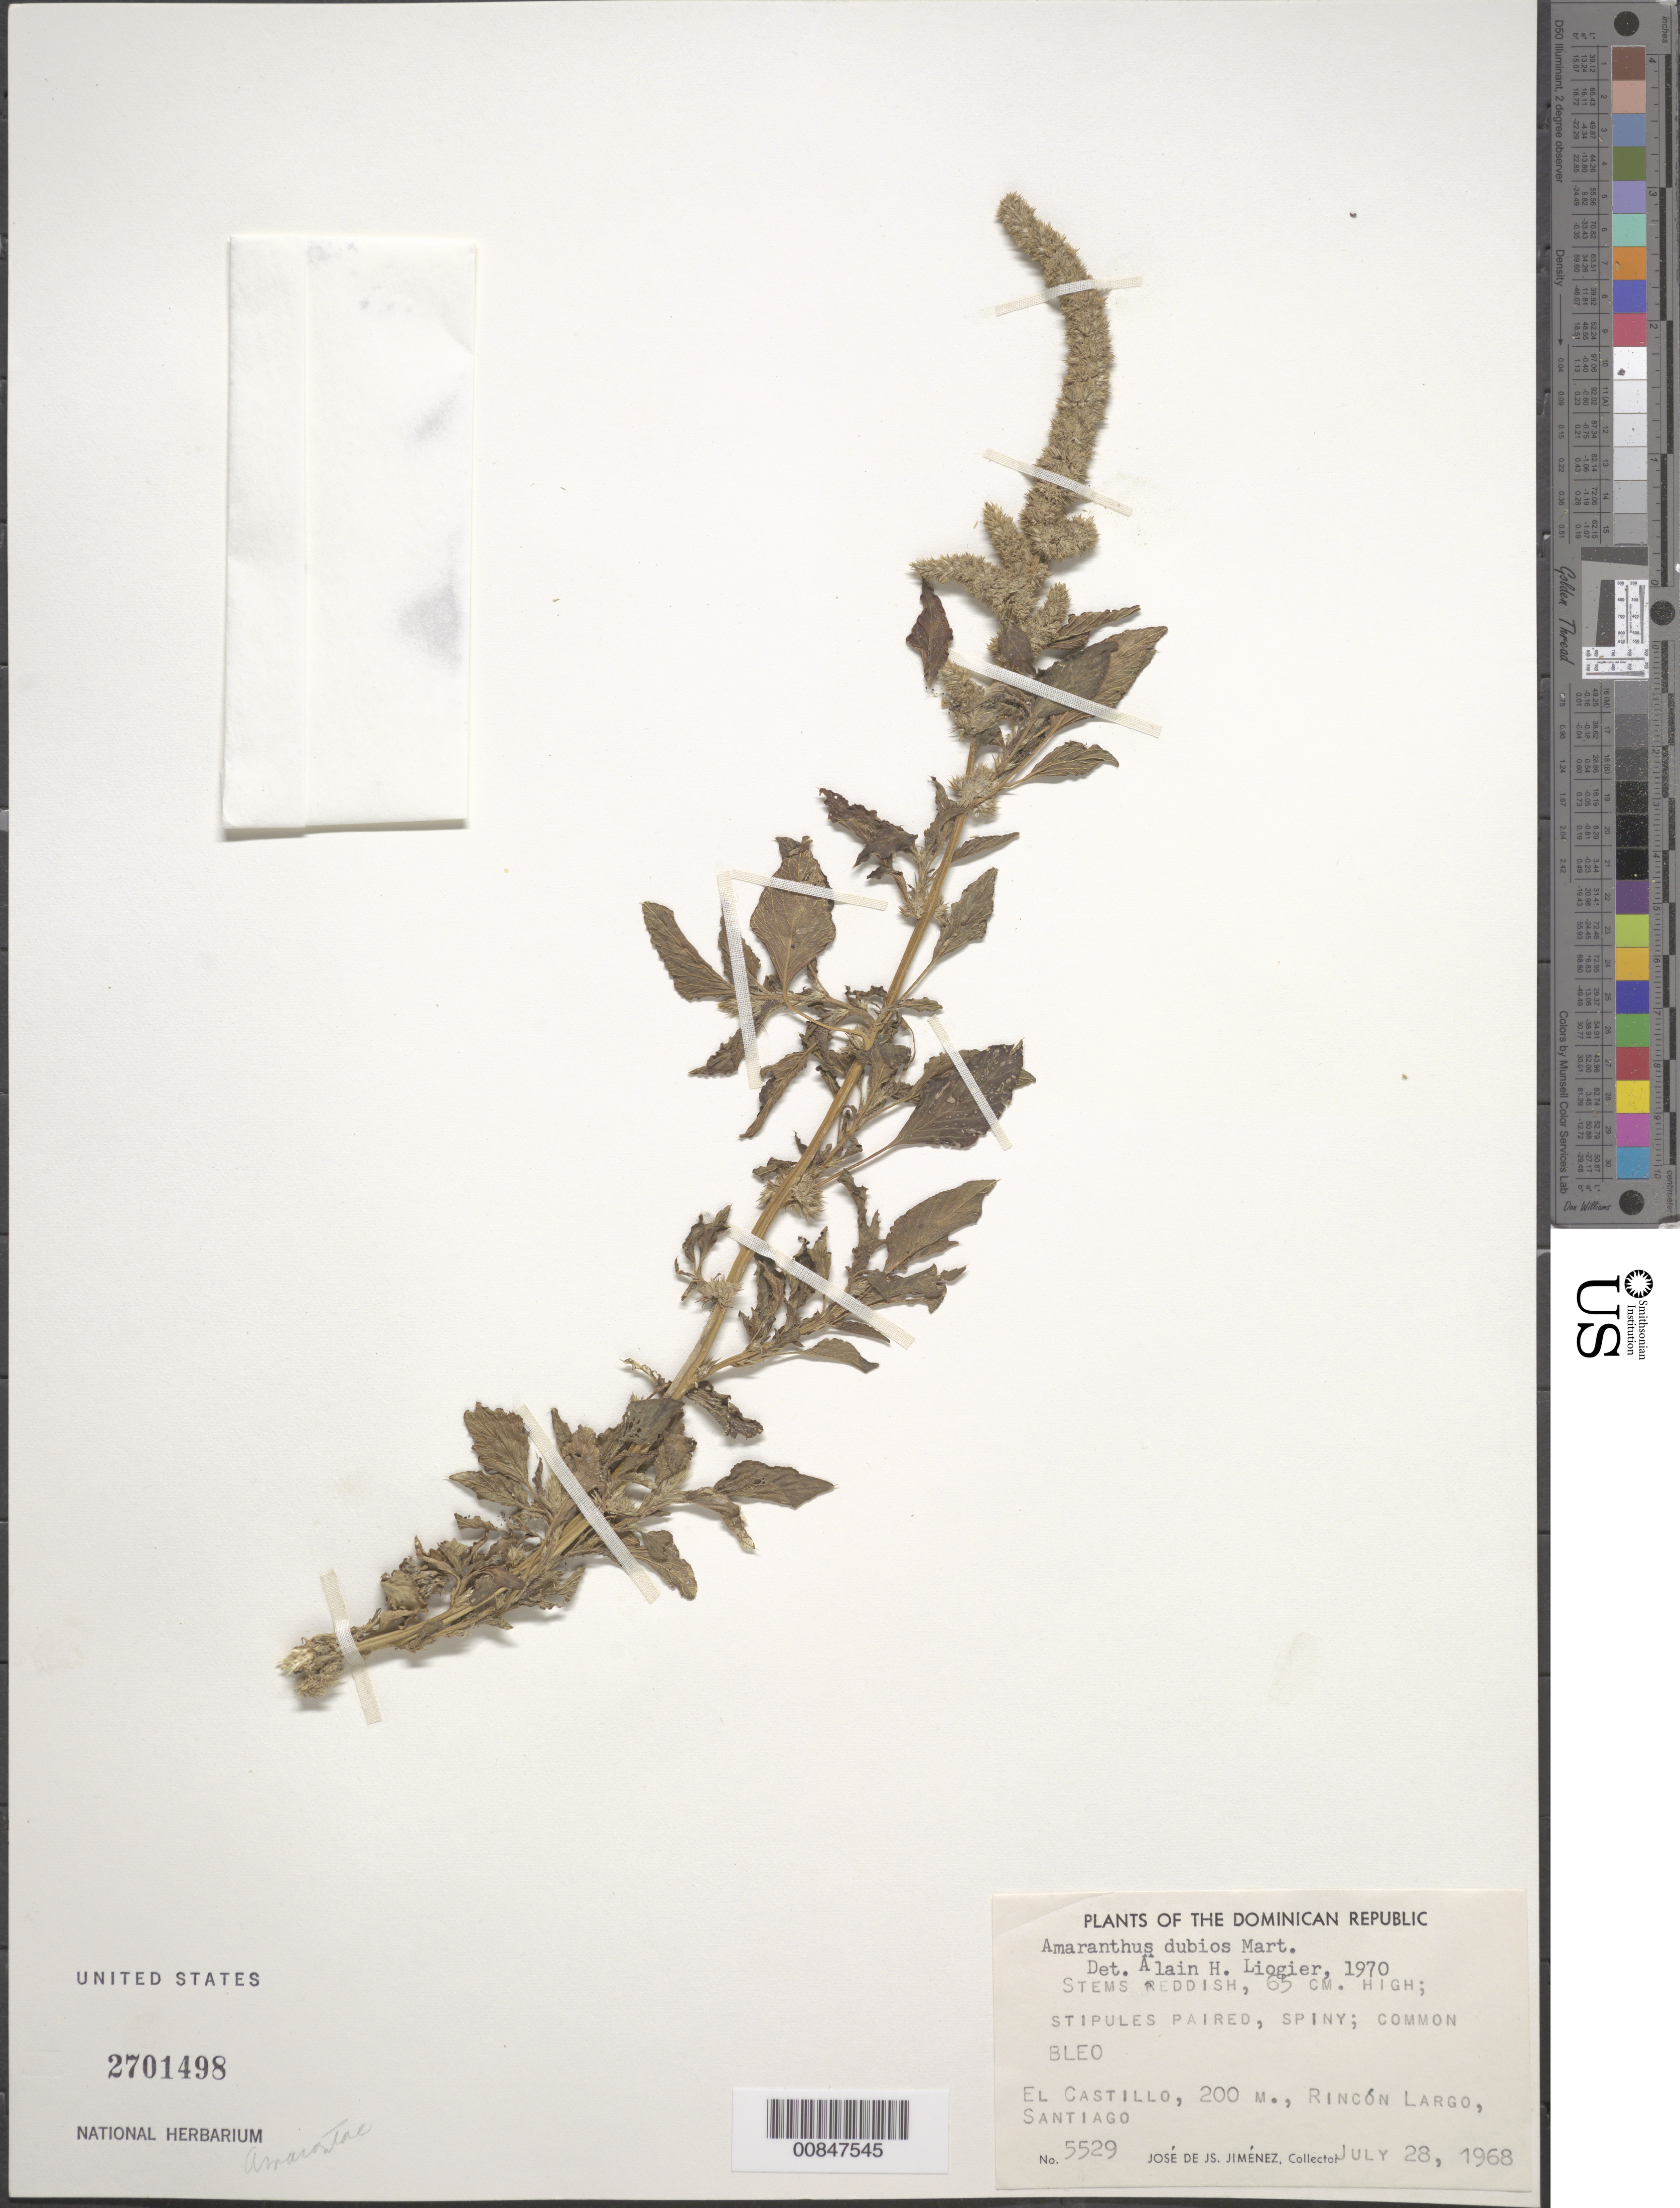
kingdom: Plantae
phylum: Tracheophyta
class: Magnoliopsida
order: Caryophyllales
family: Amaranthaceae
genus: Amaranthus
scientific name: Amaranthus dubius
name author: Mart. ex Thell.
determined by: Liogier, Alain H.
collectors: J. J. Jiménez Almonte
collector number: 5529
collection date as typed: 28 Jul 1968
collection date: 1968-07-28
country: Dominican Republic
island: Hispaniola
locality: El Castillo, Rincón Largo, Santiago.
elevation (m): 200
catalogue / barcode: US 2701498